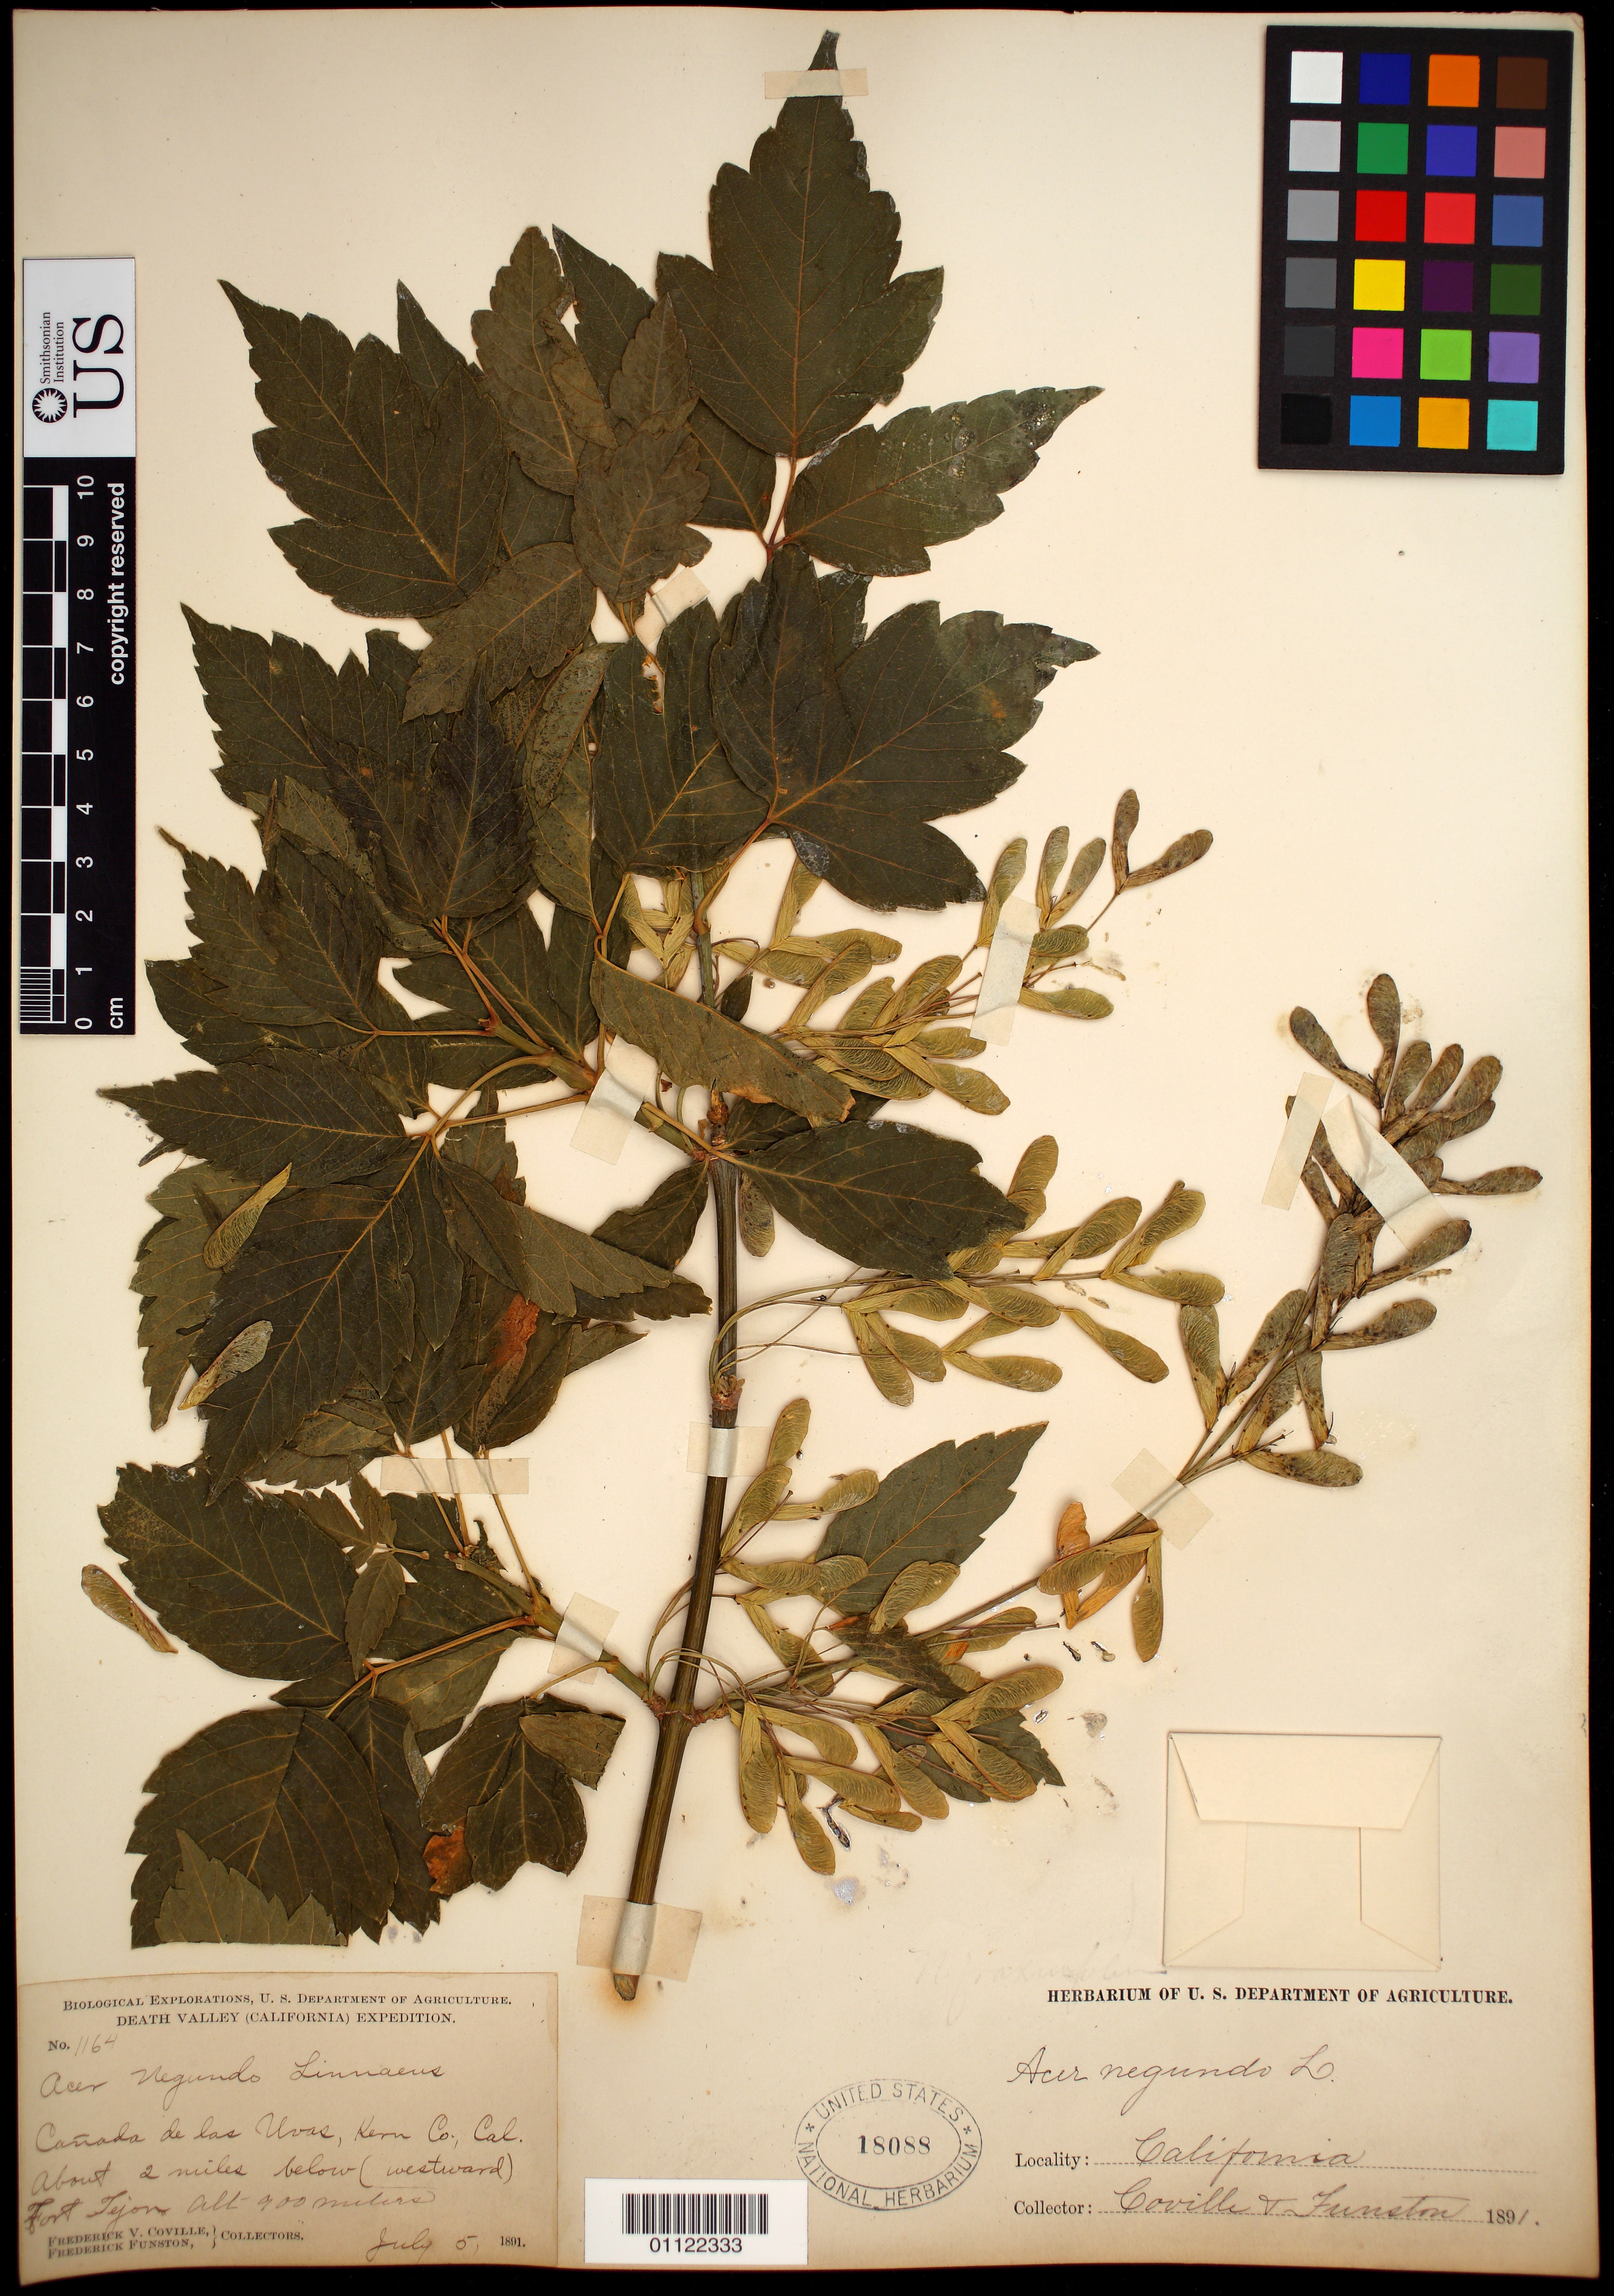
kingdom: Plantae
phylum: Tracheophyta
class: Magnoliopsida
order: Sapindales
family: Sapindaceae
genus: Acer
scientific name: Acer negundo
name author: L.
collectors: F. V. Coville & F. Funston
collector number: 1164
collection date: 1891-07-05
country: United States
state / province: California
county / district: Kern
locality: Canada de las Uvas, about 2 miles below Fort Tejon.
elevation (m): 900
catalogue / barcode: US 18088